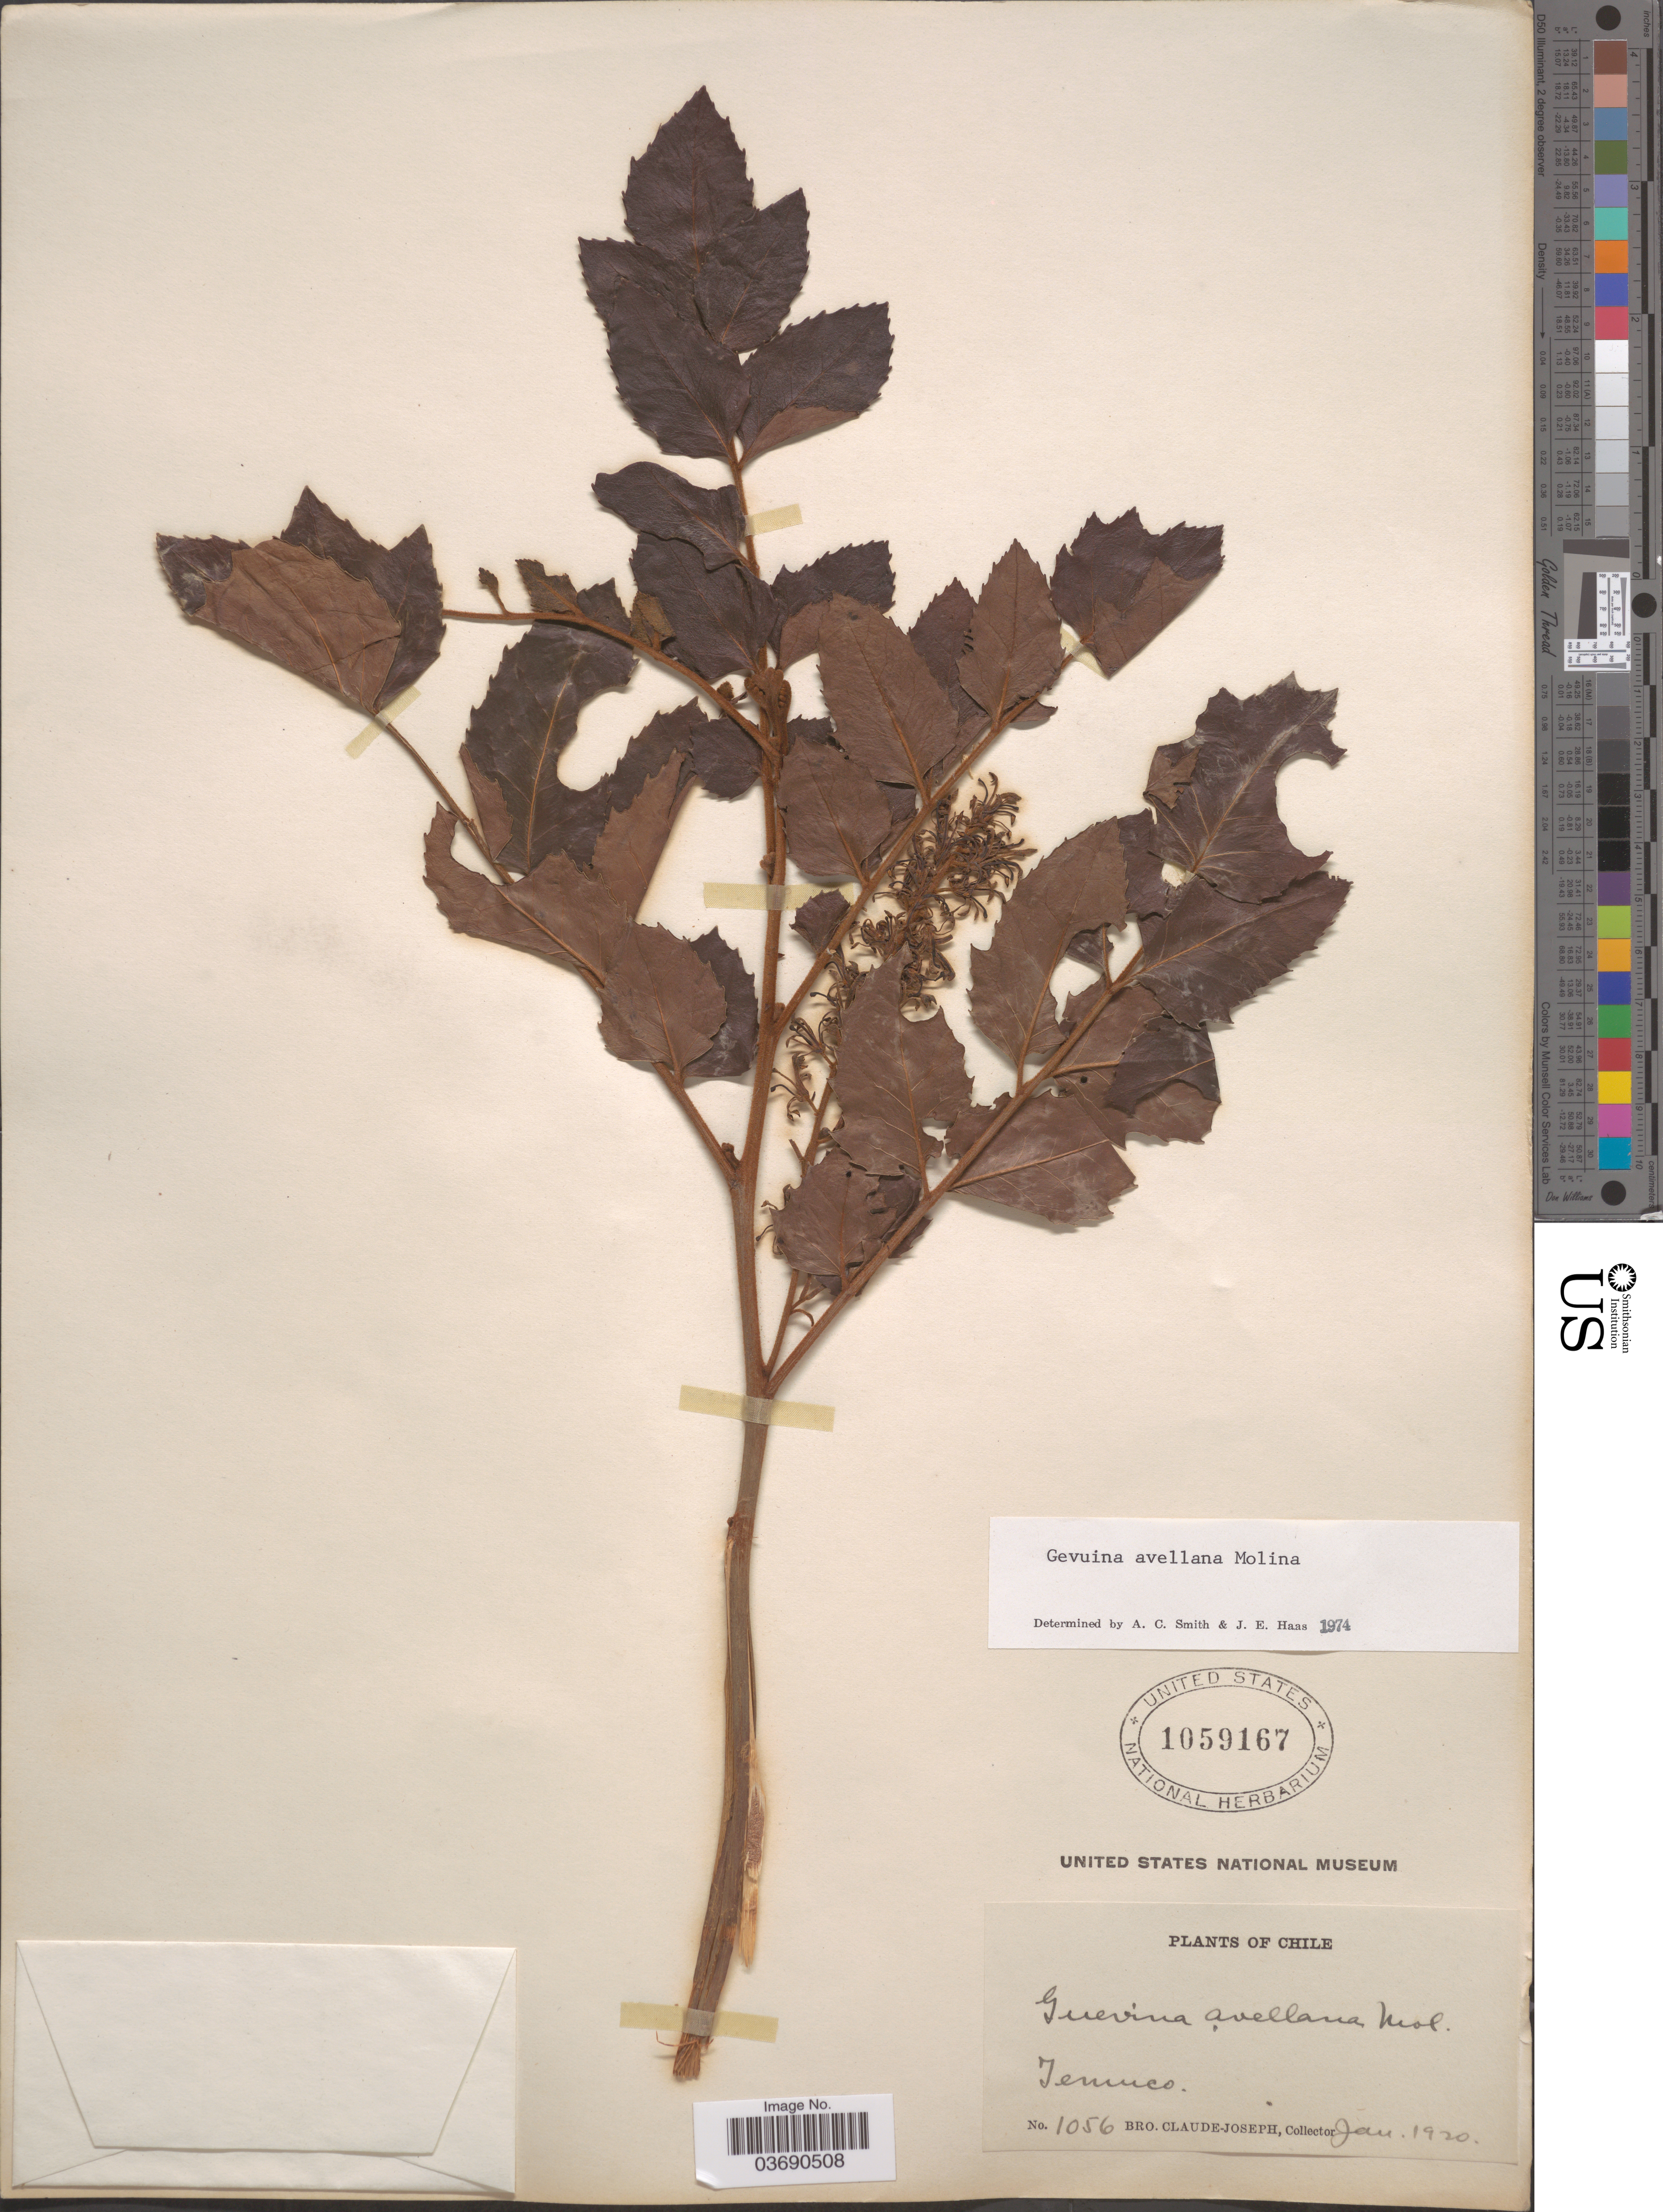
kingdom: Plantae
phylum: Tracheophyta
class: Magnoliopsida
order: Proteales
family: Proteaceae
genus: Gevuina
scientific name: Gevuina avellana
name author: Molina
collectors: Bro. Claude-Joseph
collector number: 1056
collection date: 1920-01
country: Chile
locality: Temuco.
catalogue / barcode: US 1059167